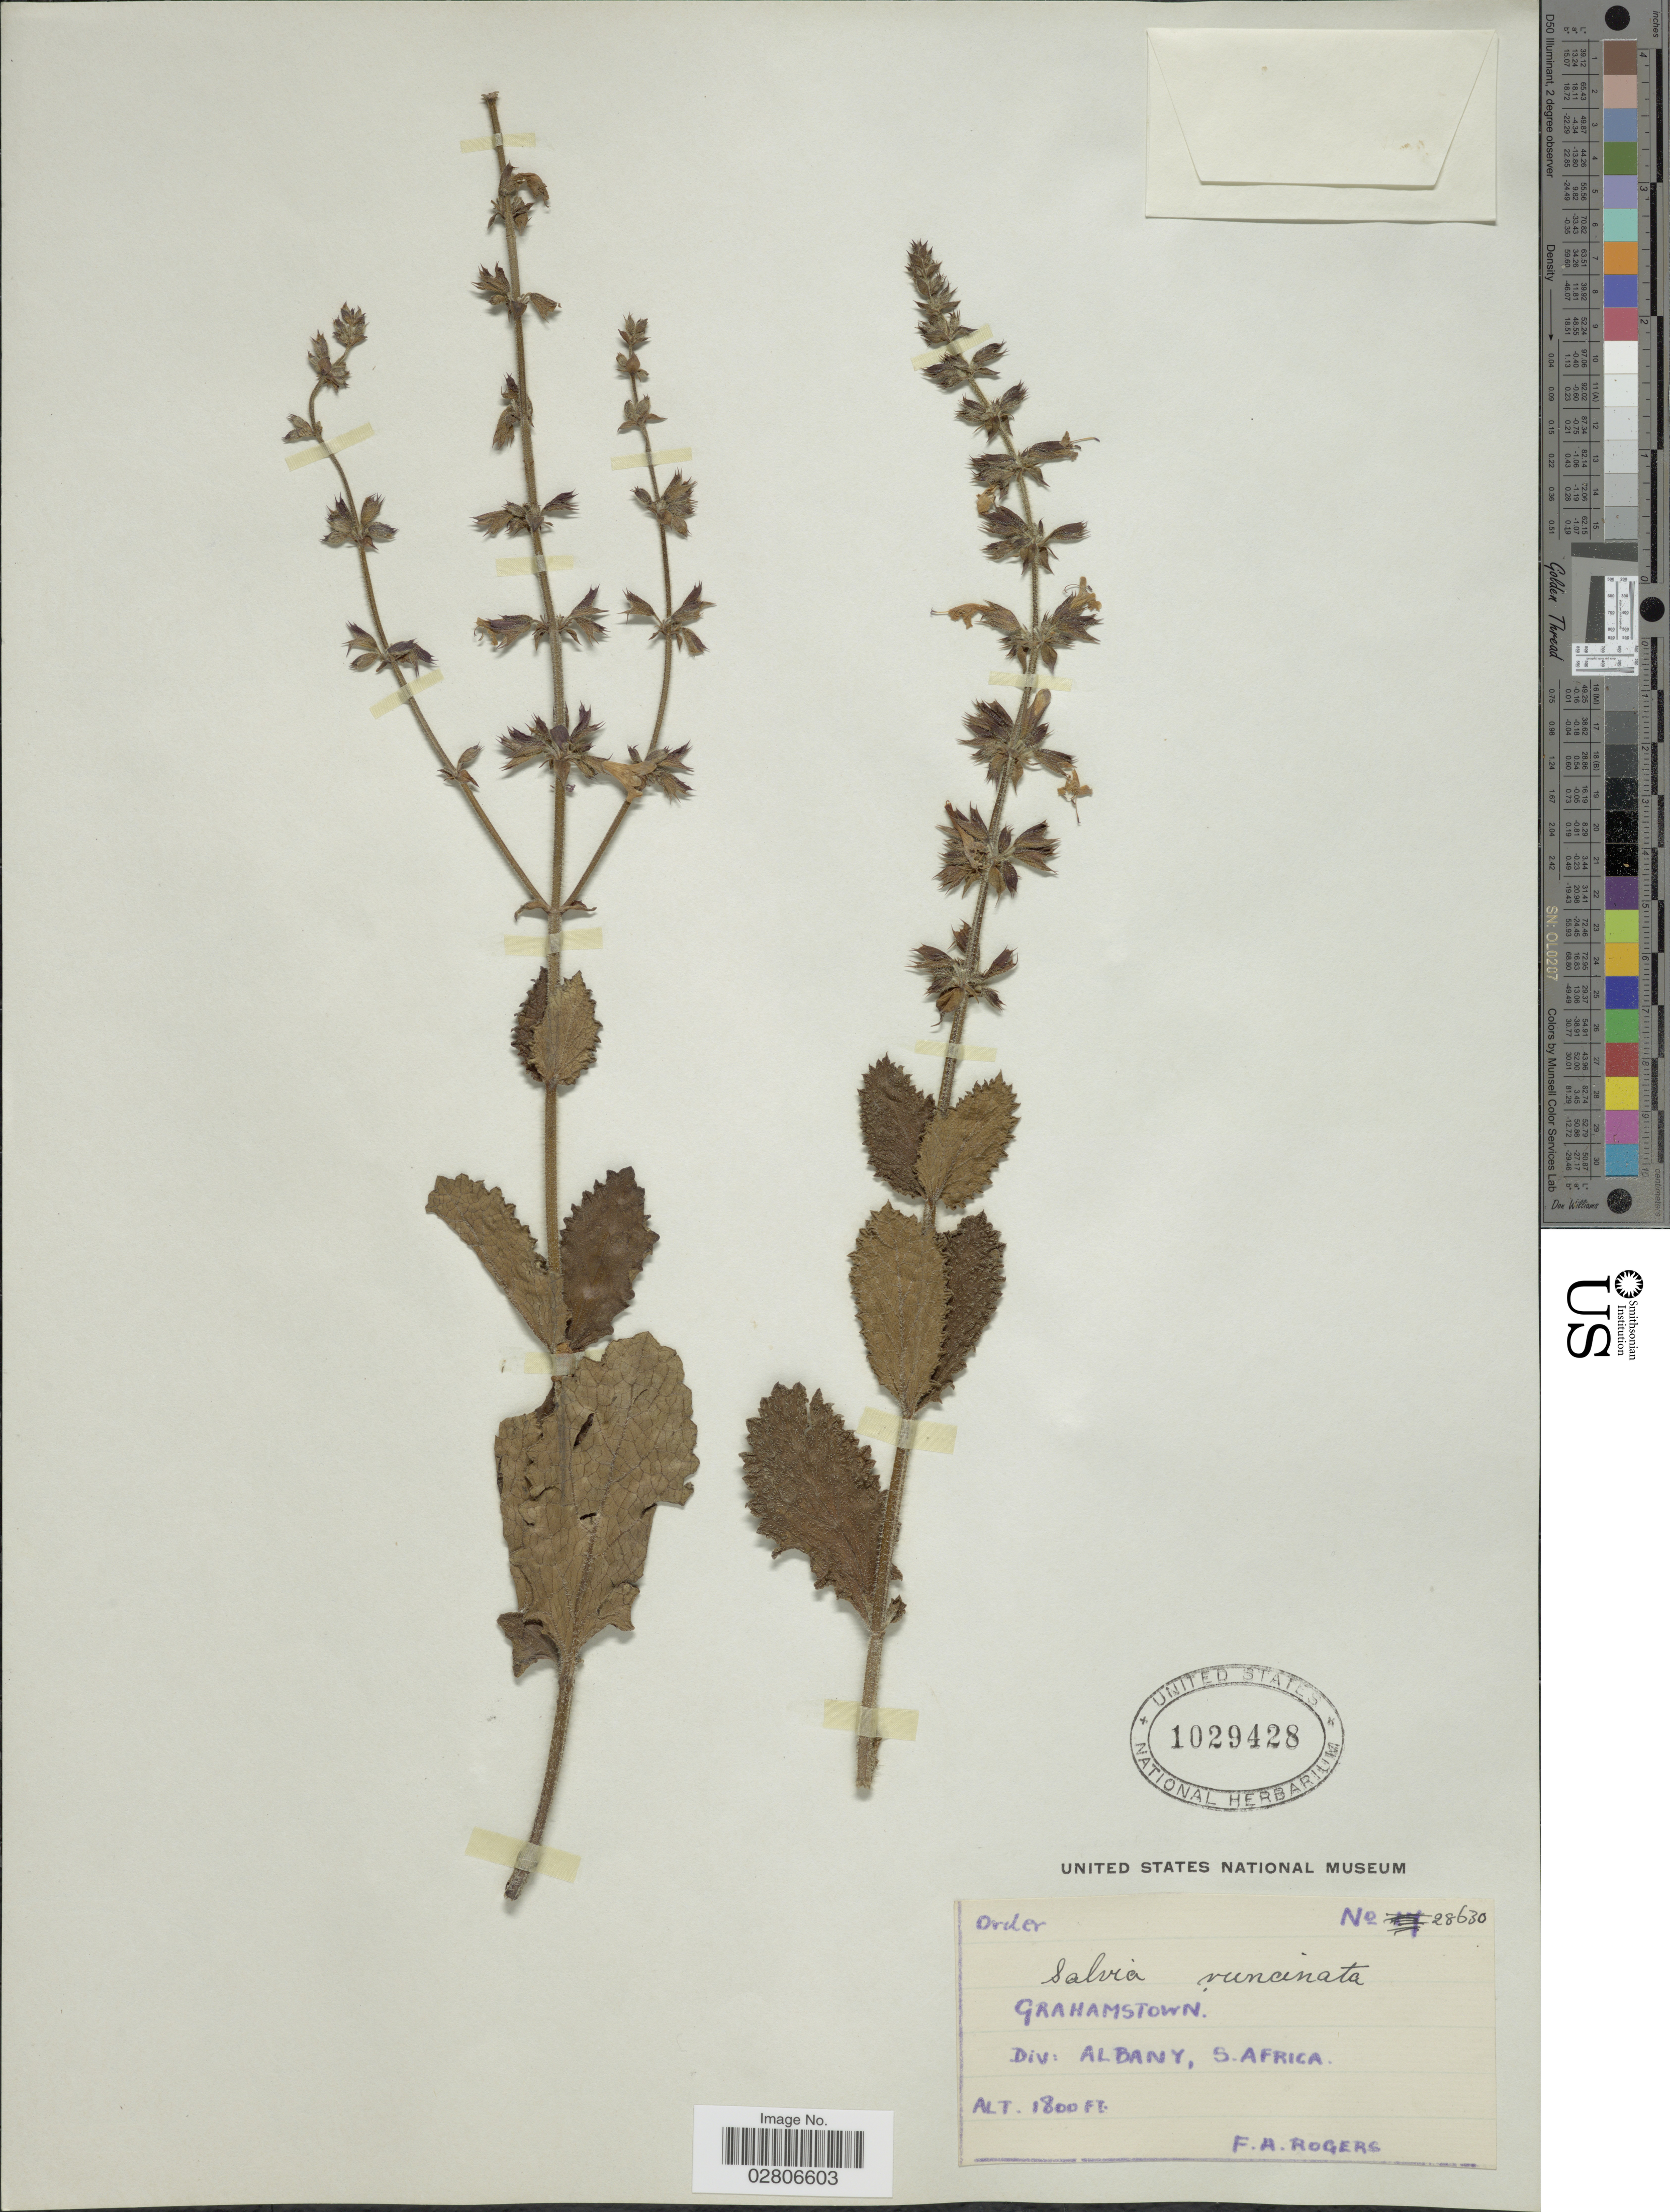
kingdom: Plantae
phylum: Tracheophyta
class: Magnoliopsida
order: Lamiales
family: Lamiaceae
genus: Salvia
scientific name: Salvia runcinata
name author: L. f.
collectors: F. A. Rogers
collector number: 28630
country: South Africa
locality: Grahamstown, Div: Albany, S. Africa.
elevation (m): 549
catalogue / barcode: US 1029428